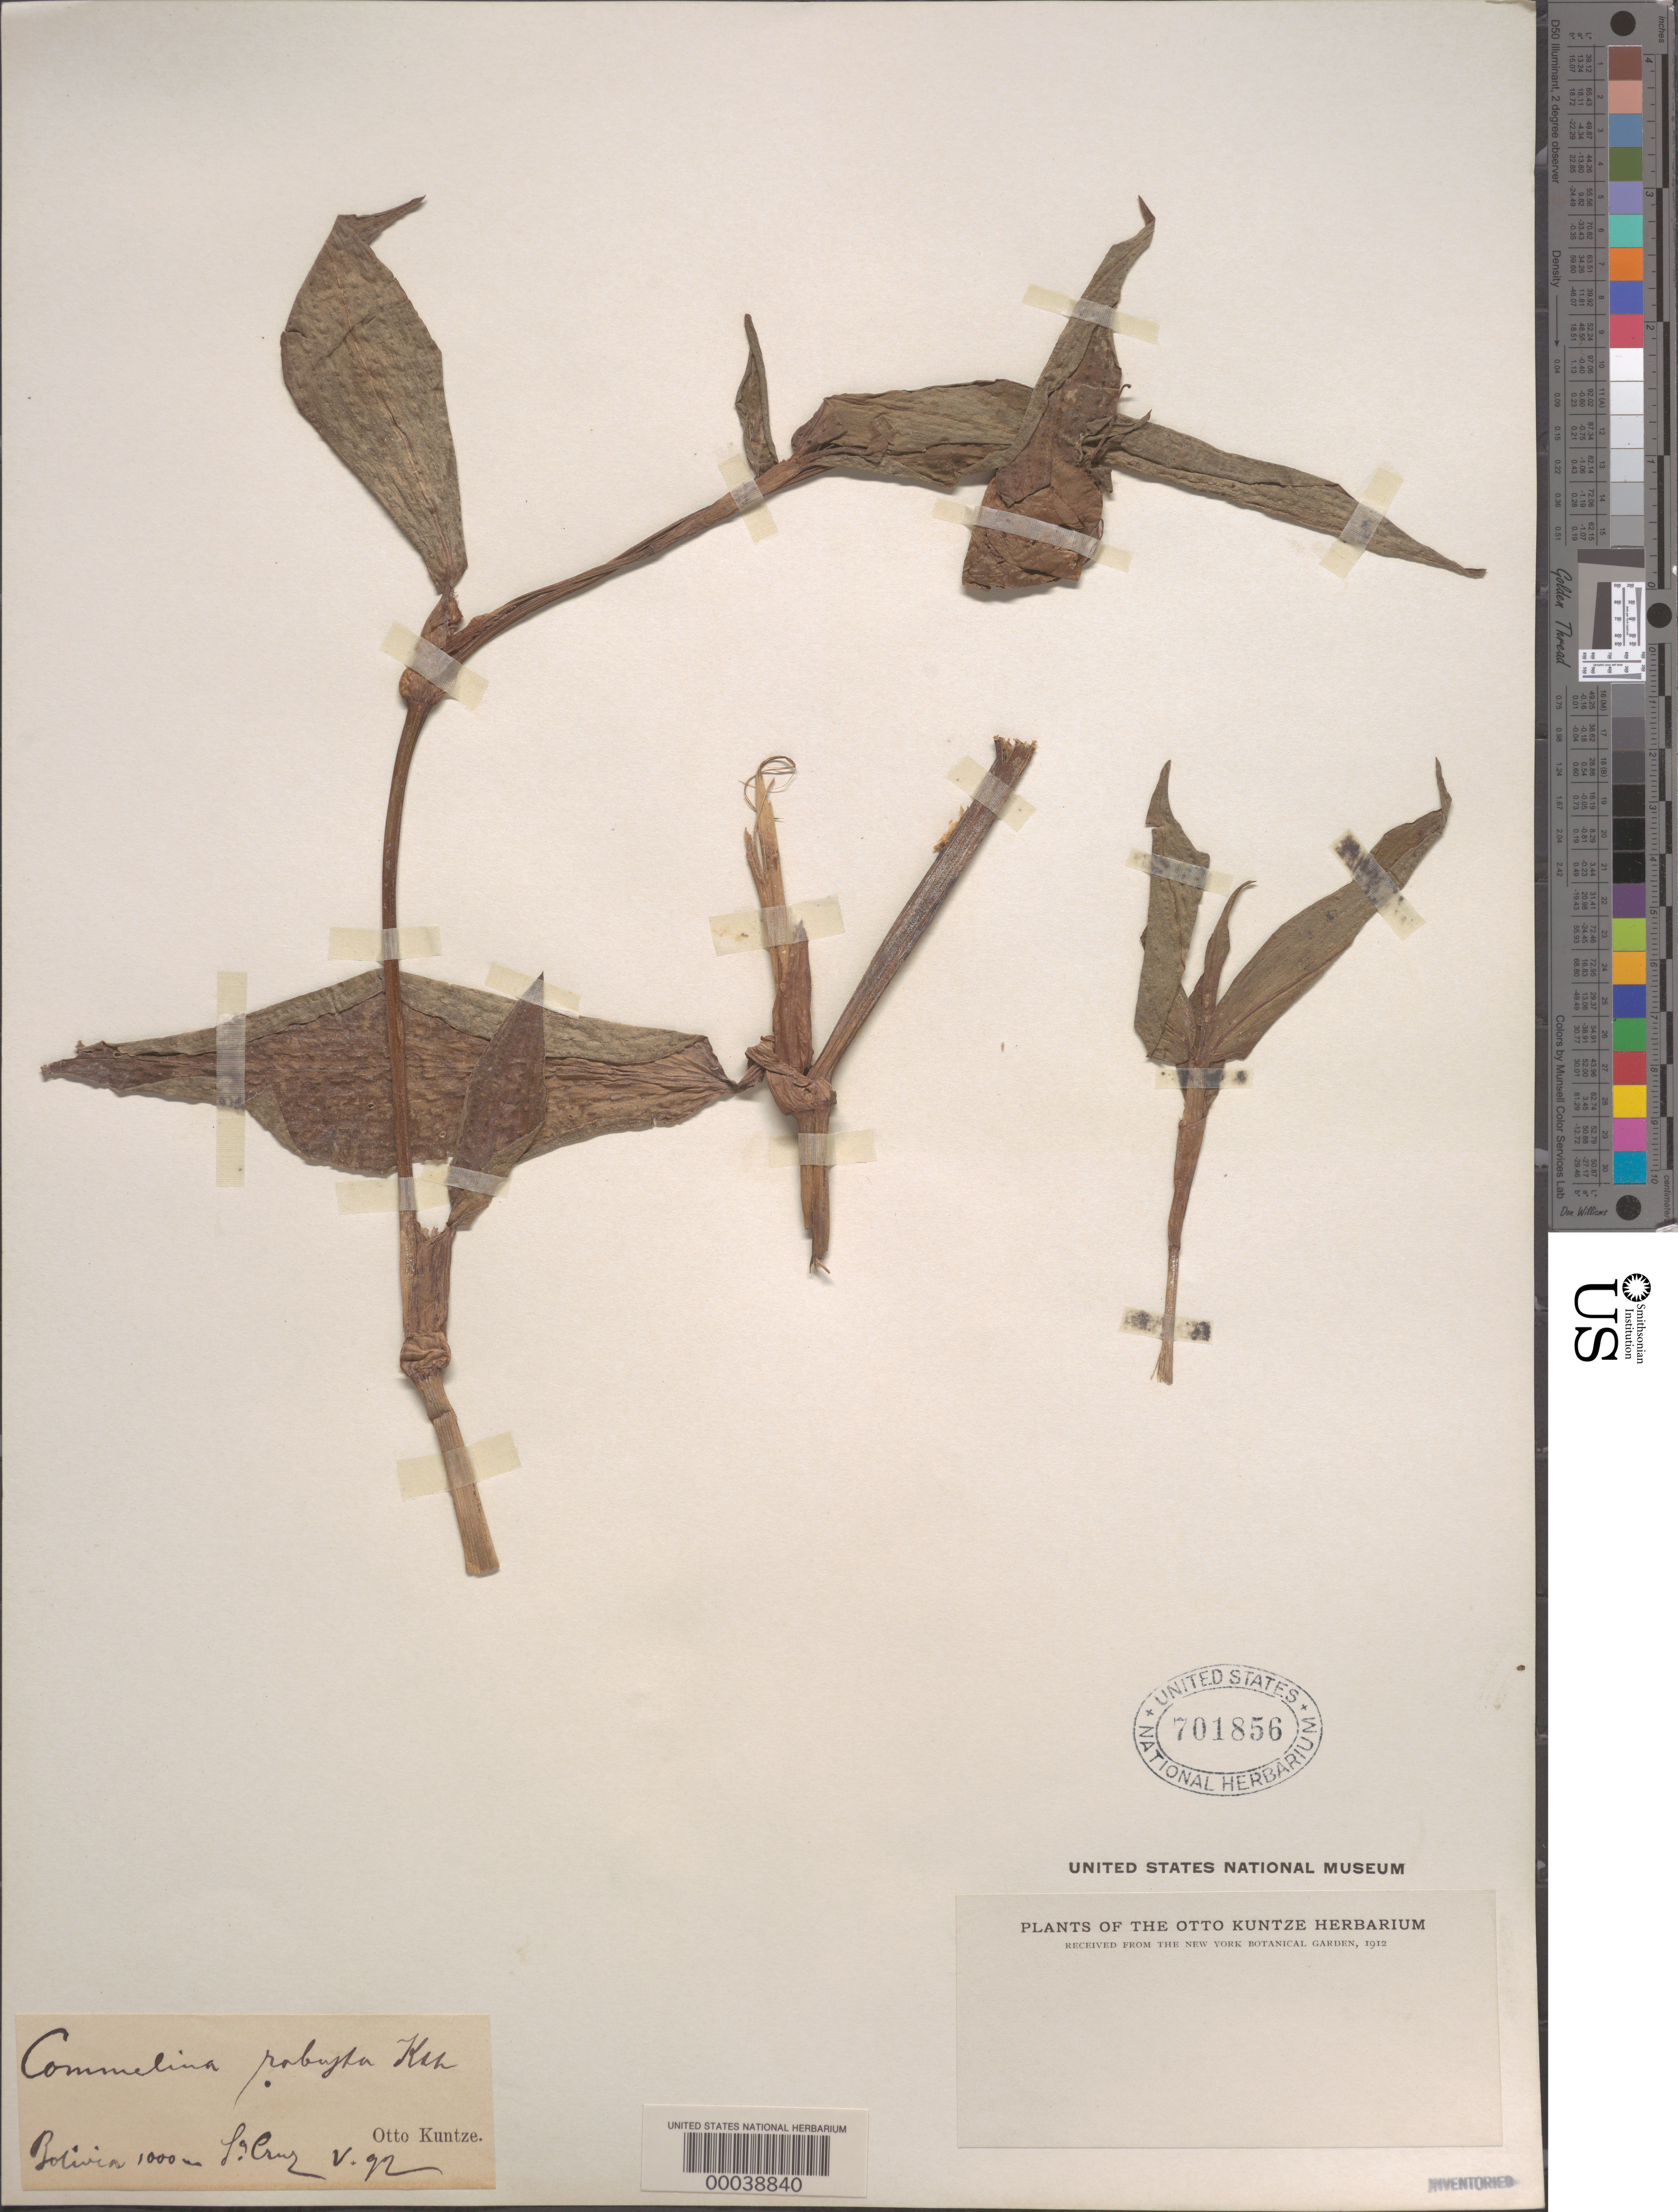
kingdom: Plantae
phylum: Tracheophyta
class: Liliopsida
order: Commelinales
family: Commelinaceae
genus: Commelina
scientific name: Commelina obliqua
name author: Vahl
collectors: C.E.O. Kuntze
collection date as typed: May 1892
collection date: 1892-05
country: Bolivia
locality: La Cruz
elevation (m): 1000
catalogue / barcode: US 701856